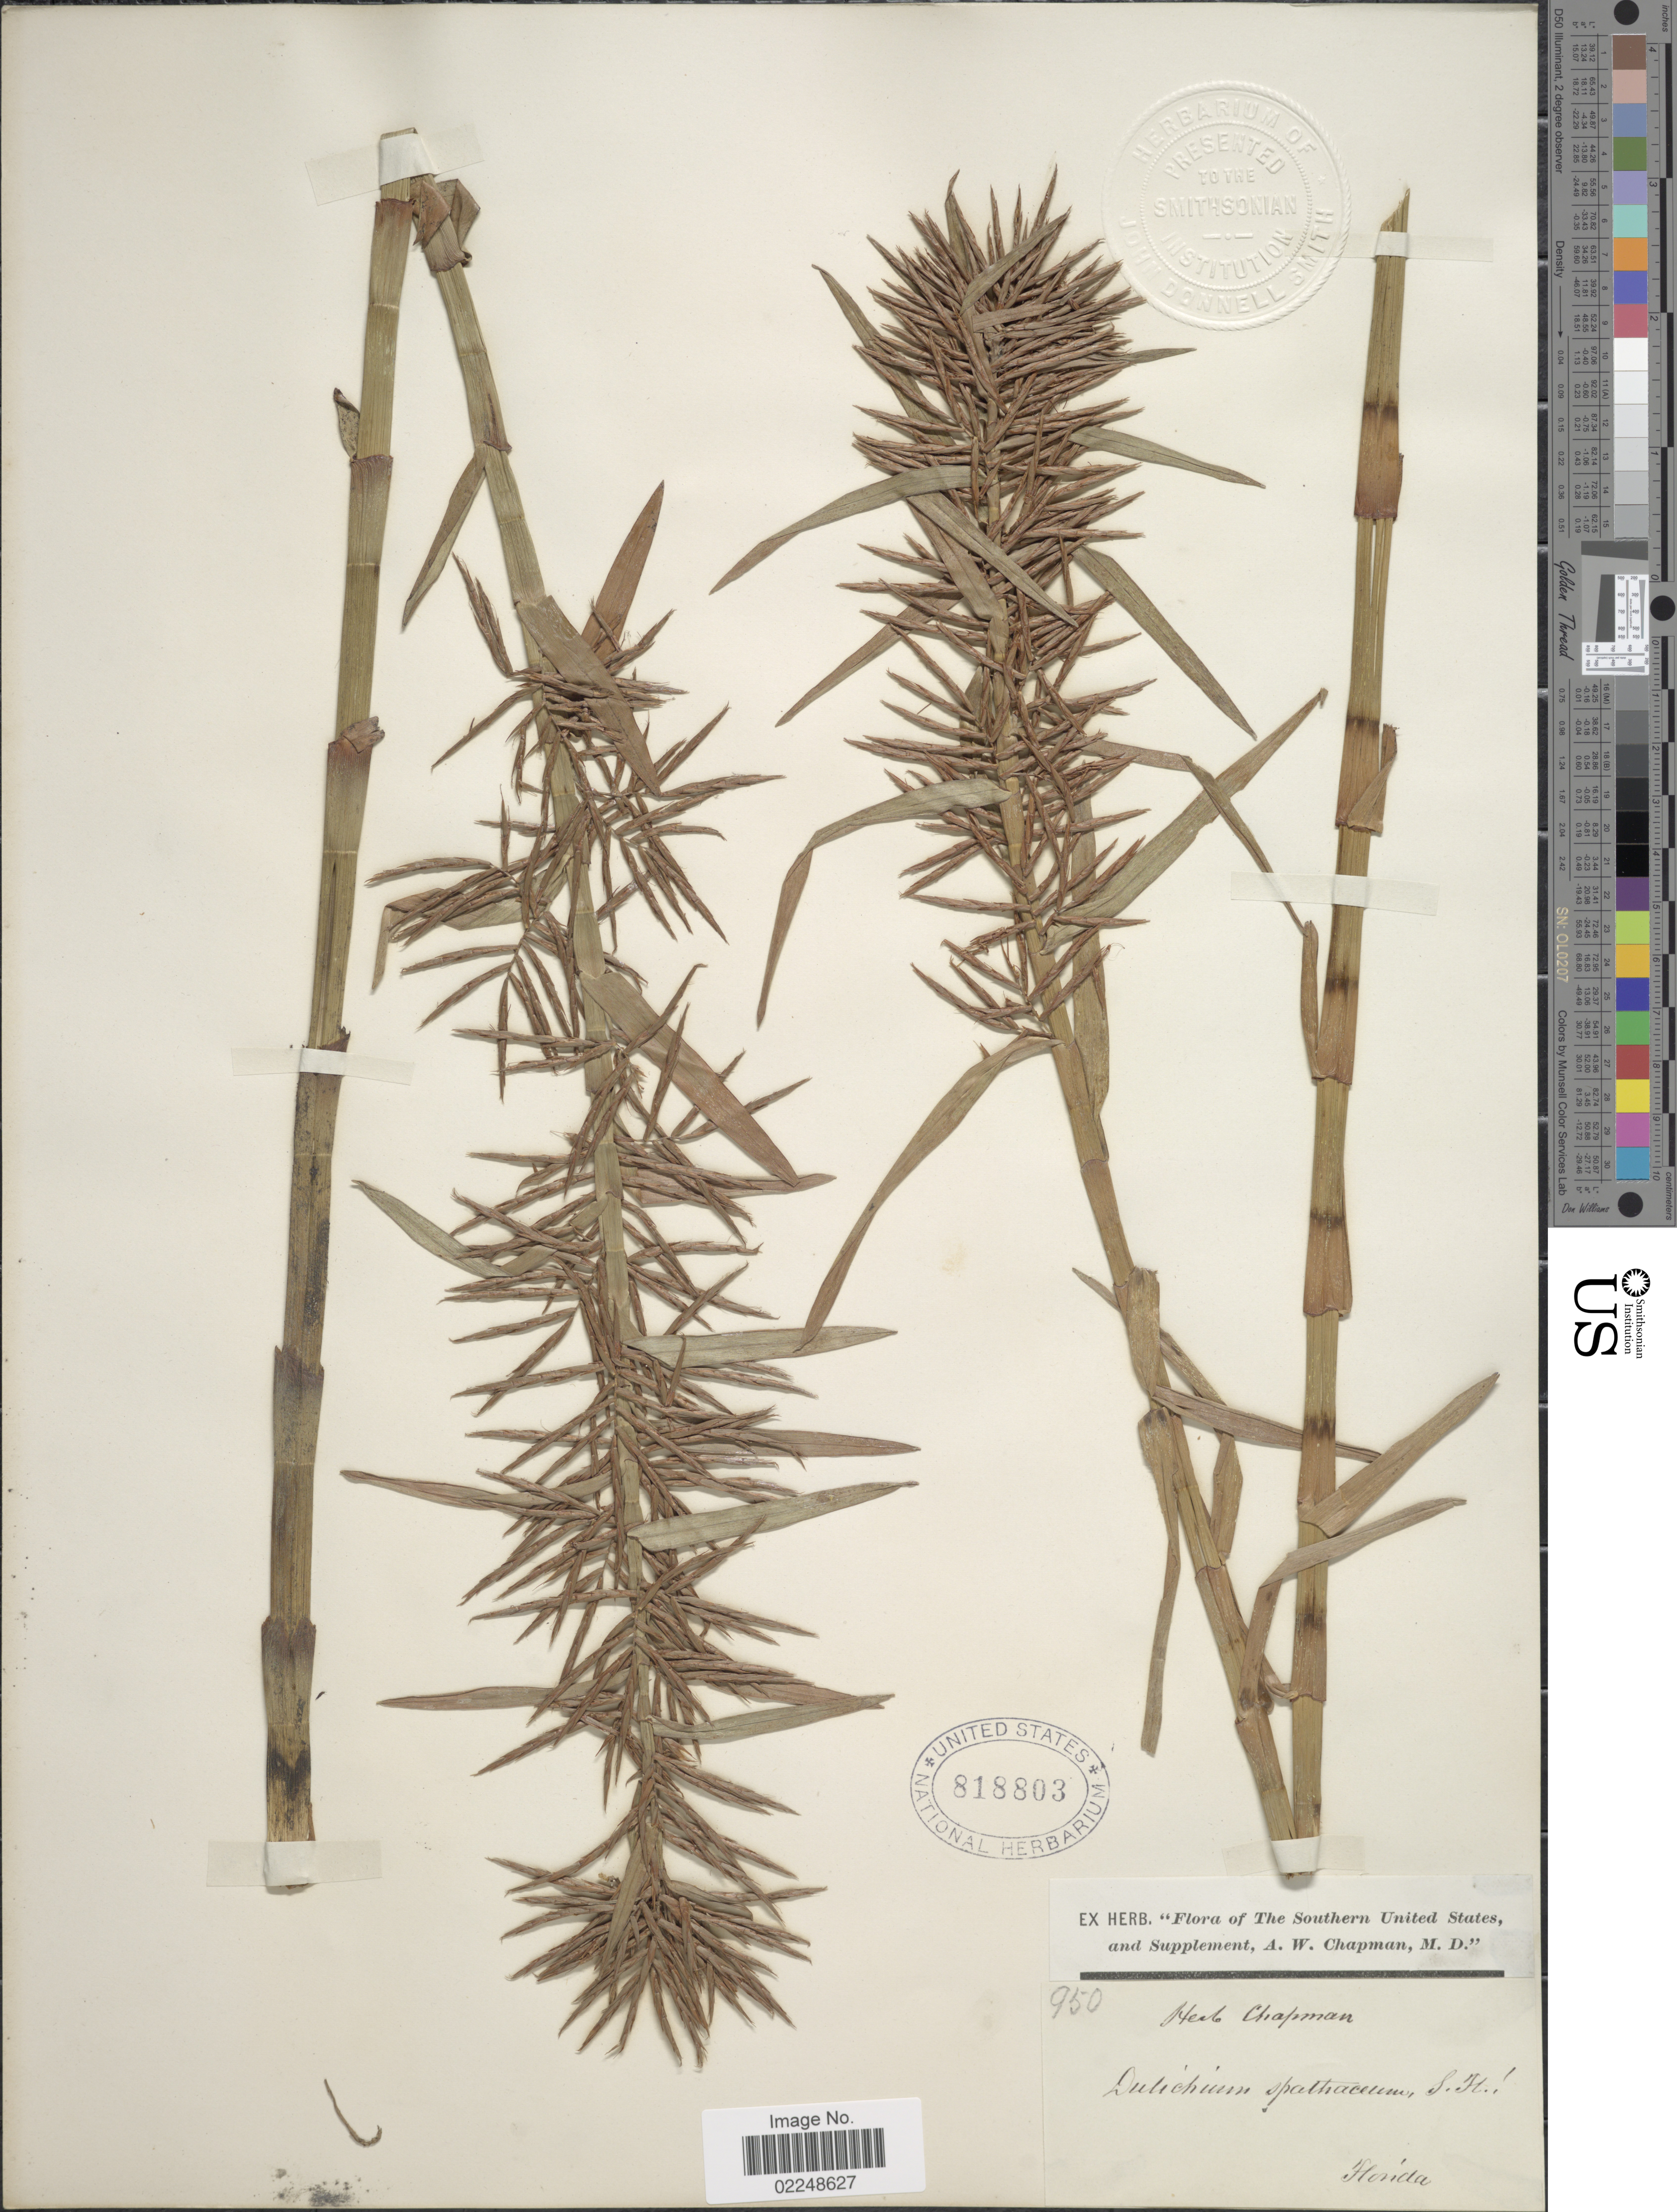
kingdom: Plantae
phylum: Tracheophyta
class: Liliopsida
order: Poales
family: Cyperaceae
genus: Dulichium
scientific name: Dulichium arundinaceum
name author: (L.) Britton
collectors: ex herb. Chapman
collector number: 950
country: United States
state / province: Florida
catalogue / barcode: US 818803